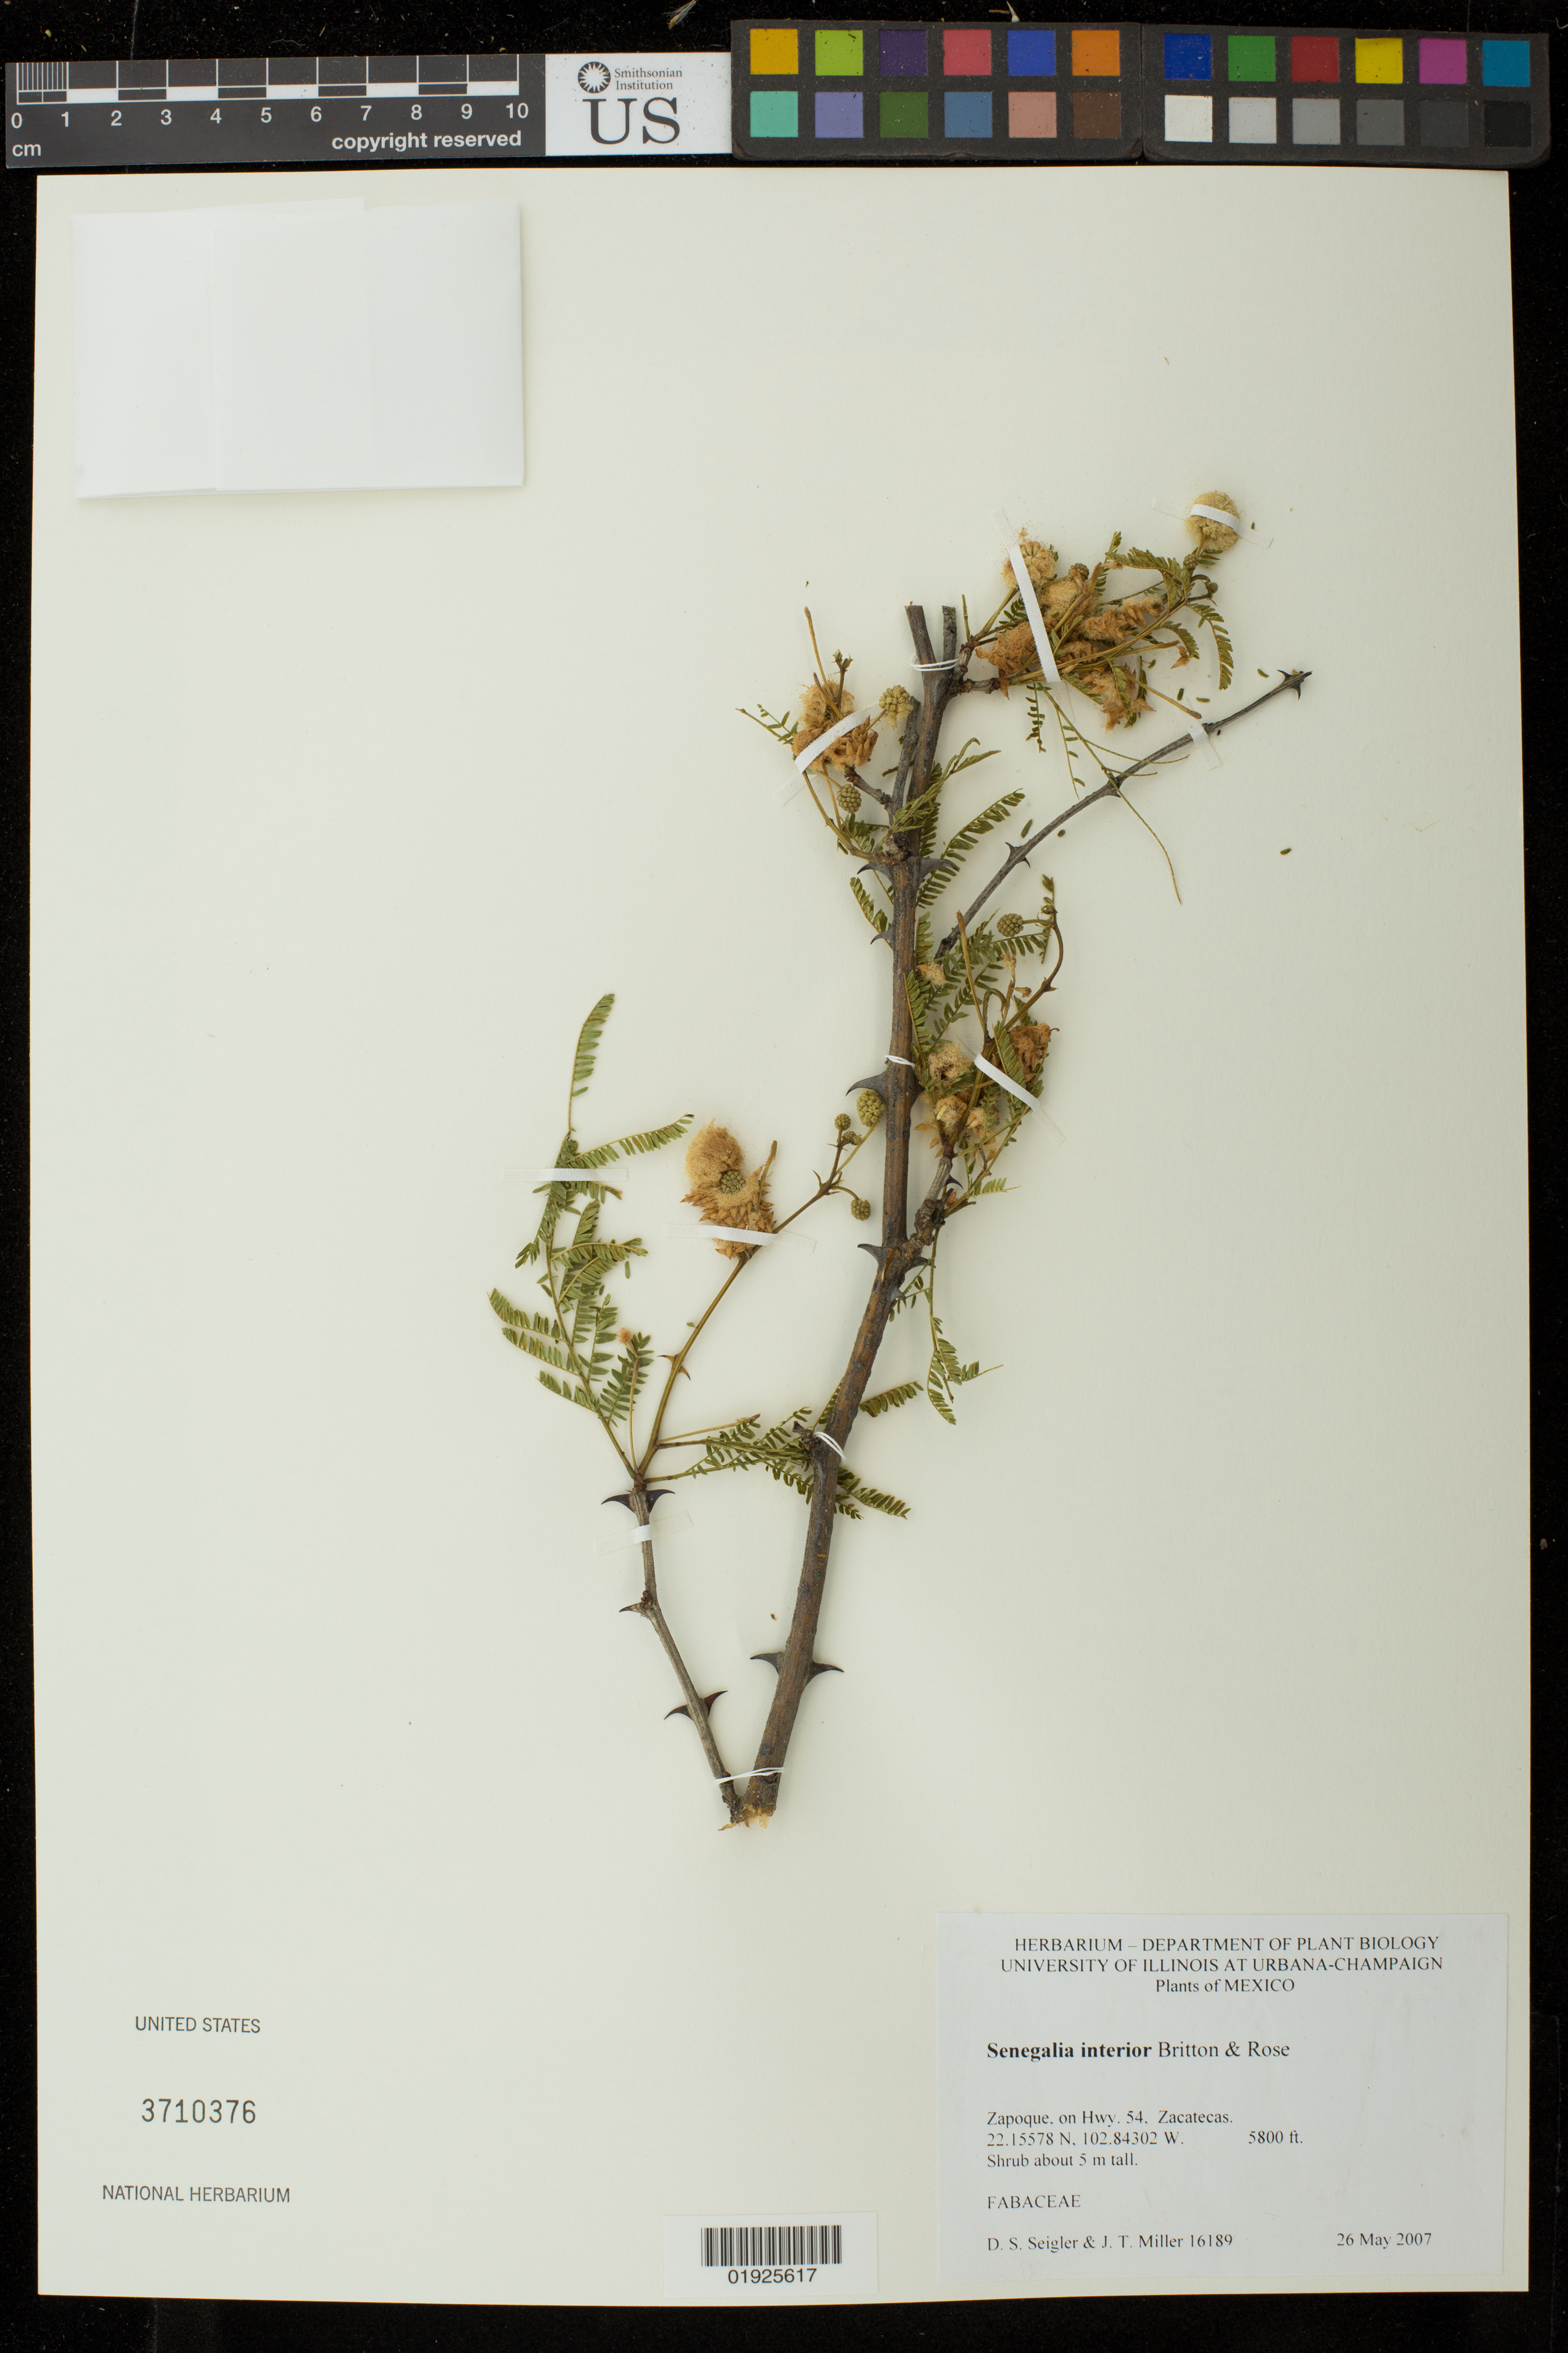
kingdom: Plantae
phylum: Tracheophyta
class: Magnoliopsida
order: Fabales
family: Fabaceae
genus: Senegalia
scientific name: Senegalia interior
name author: Britton & Rose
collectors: D. S. Seigler & J. T. Miller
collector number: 16189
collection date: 2007-05-26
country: Mexico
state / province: Zacatecas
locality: Zapoque, on Hwy 54.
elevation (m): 1768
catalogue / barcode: US 3710376